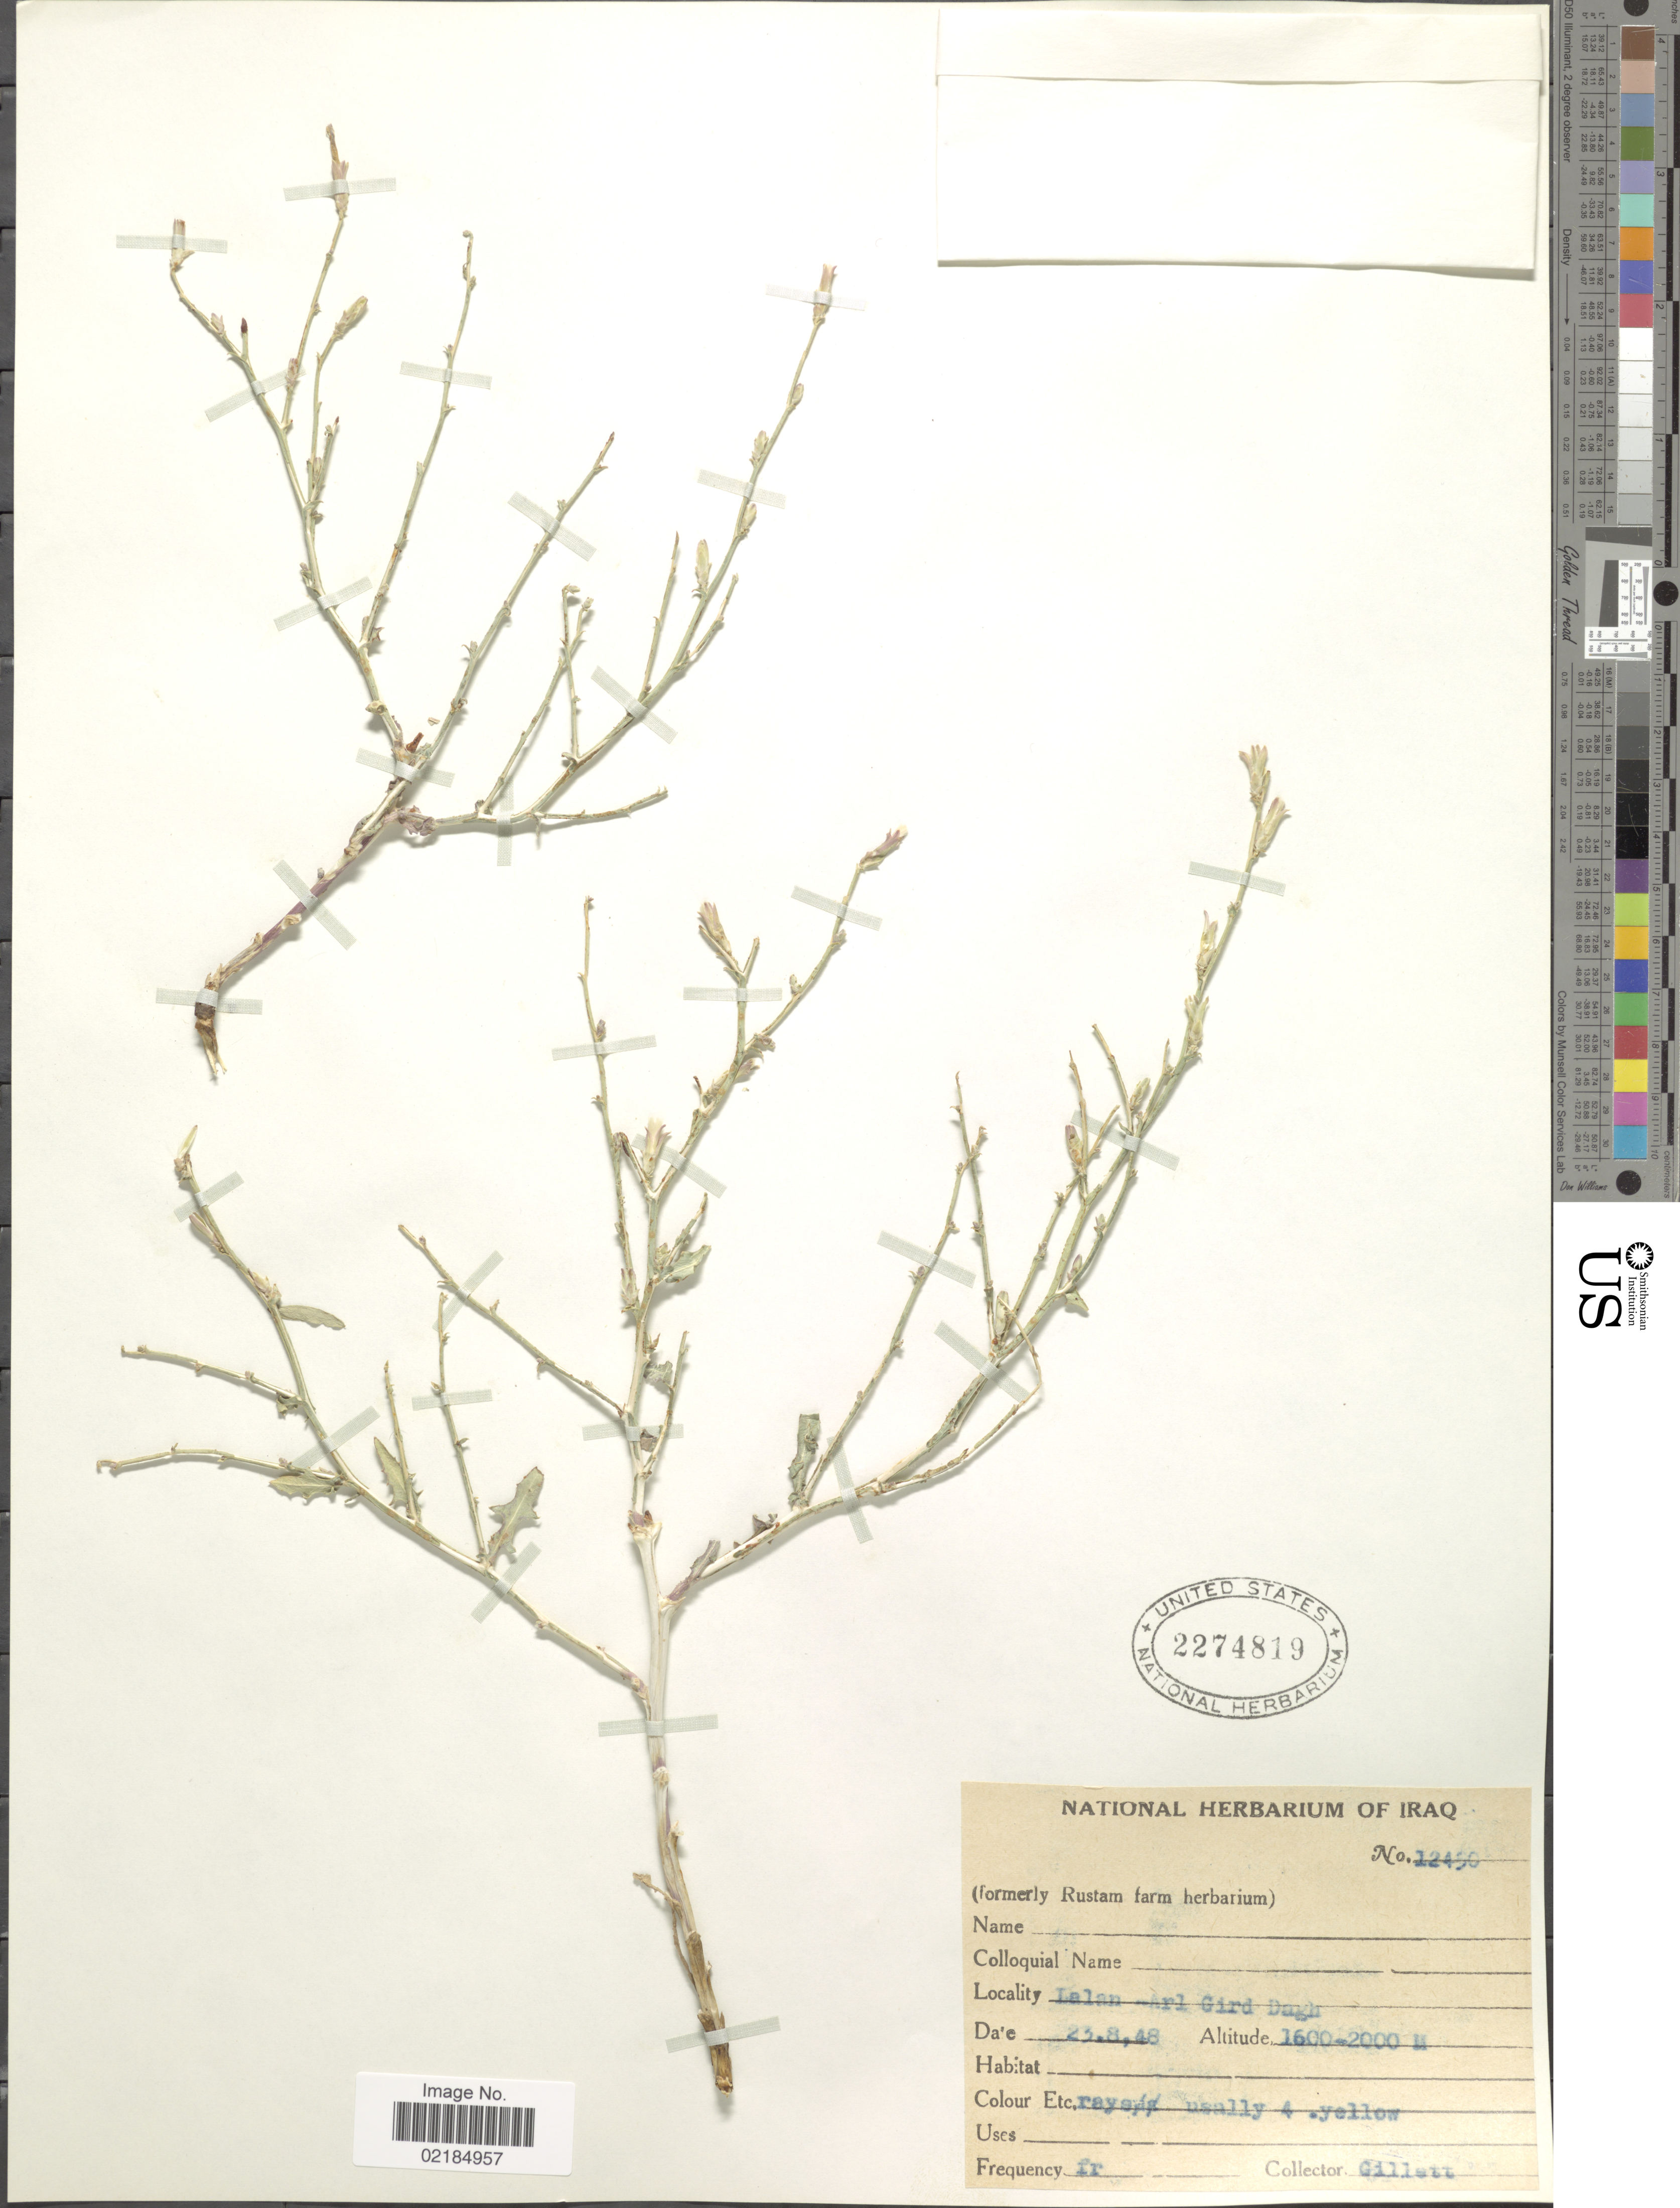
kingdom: Plantae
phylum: Tracheophyta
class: Magnoliopsida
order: Asterales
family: Asteraceae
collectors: Gillett, --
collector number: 12450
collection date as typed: Transcribed d/m/y: 23/8/48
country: Iraq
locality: Lalan-Arl Gird Dagh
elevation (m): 1600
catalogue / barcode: US 2274819